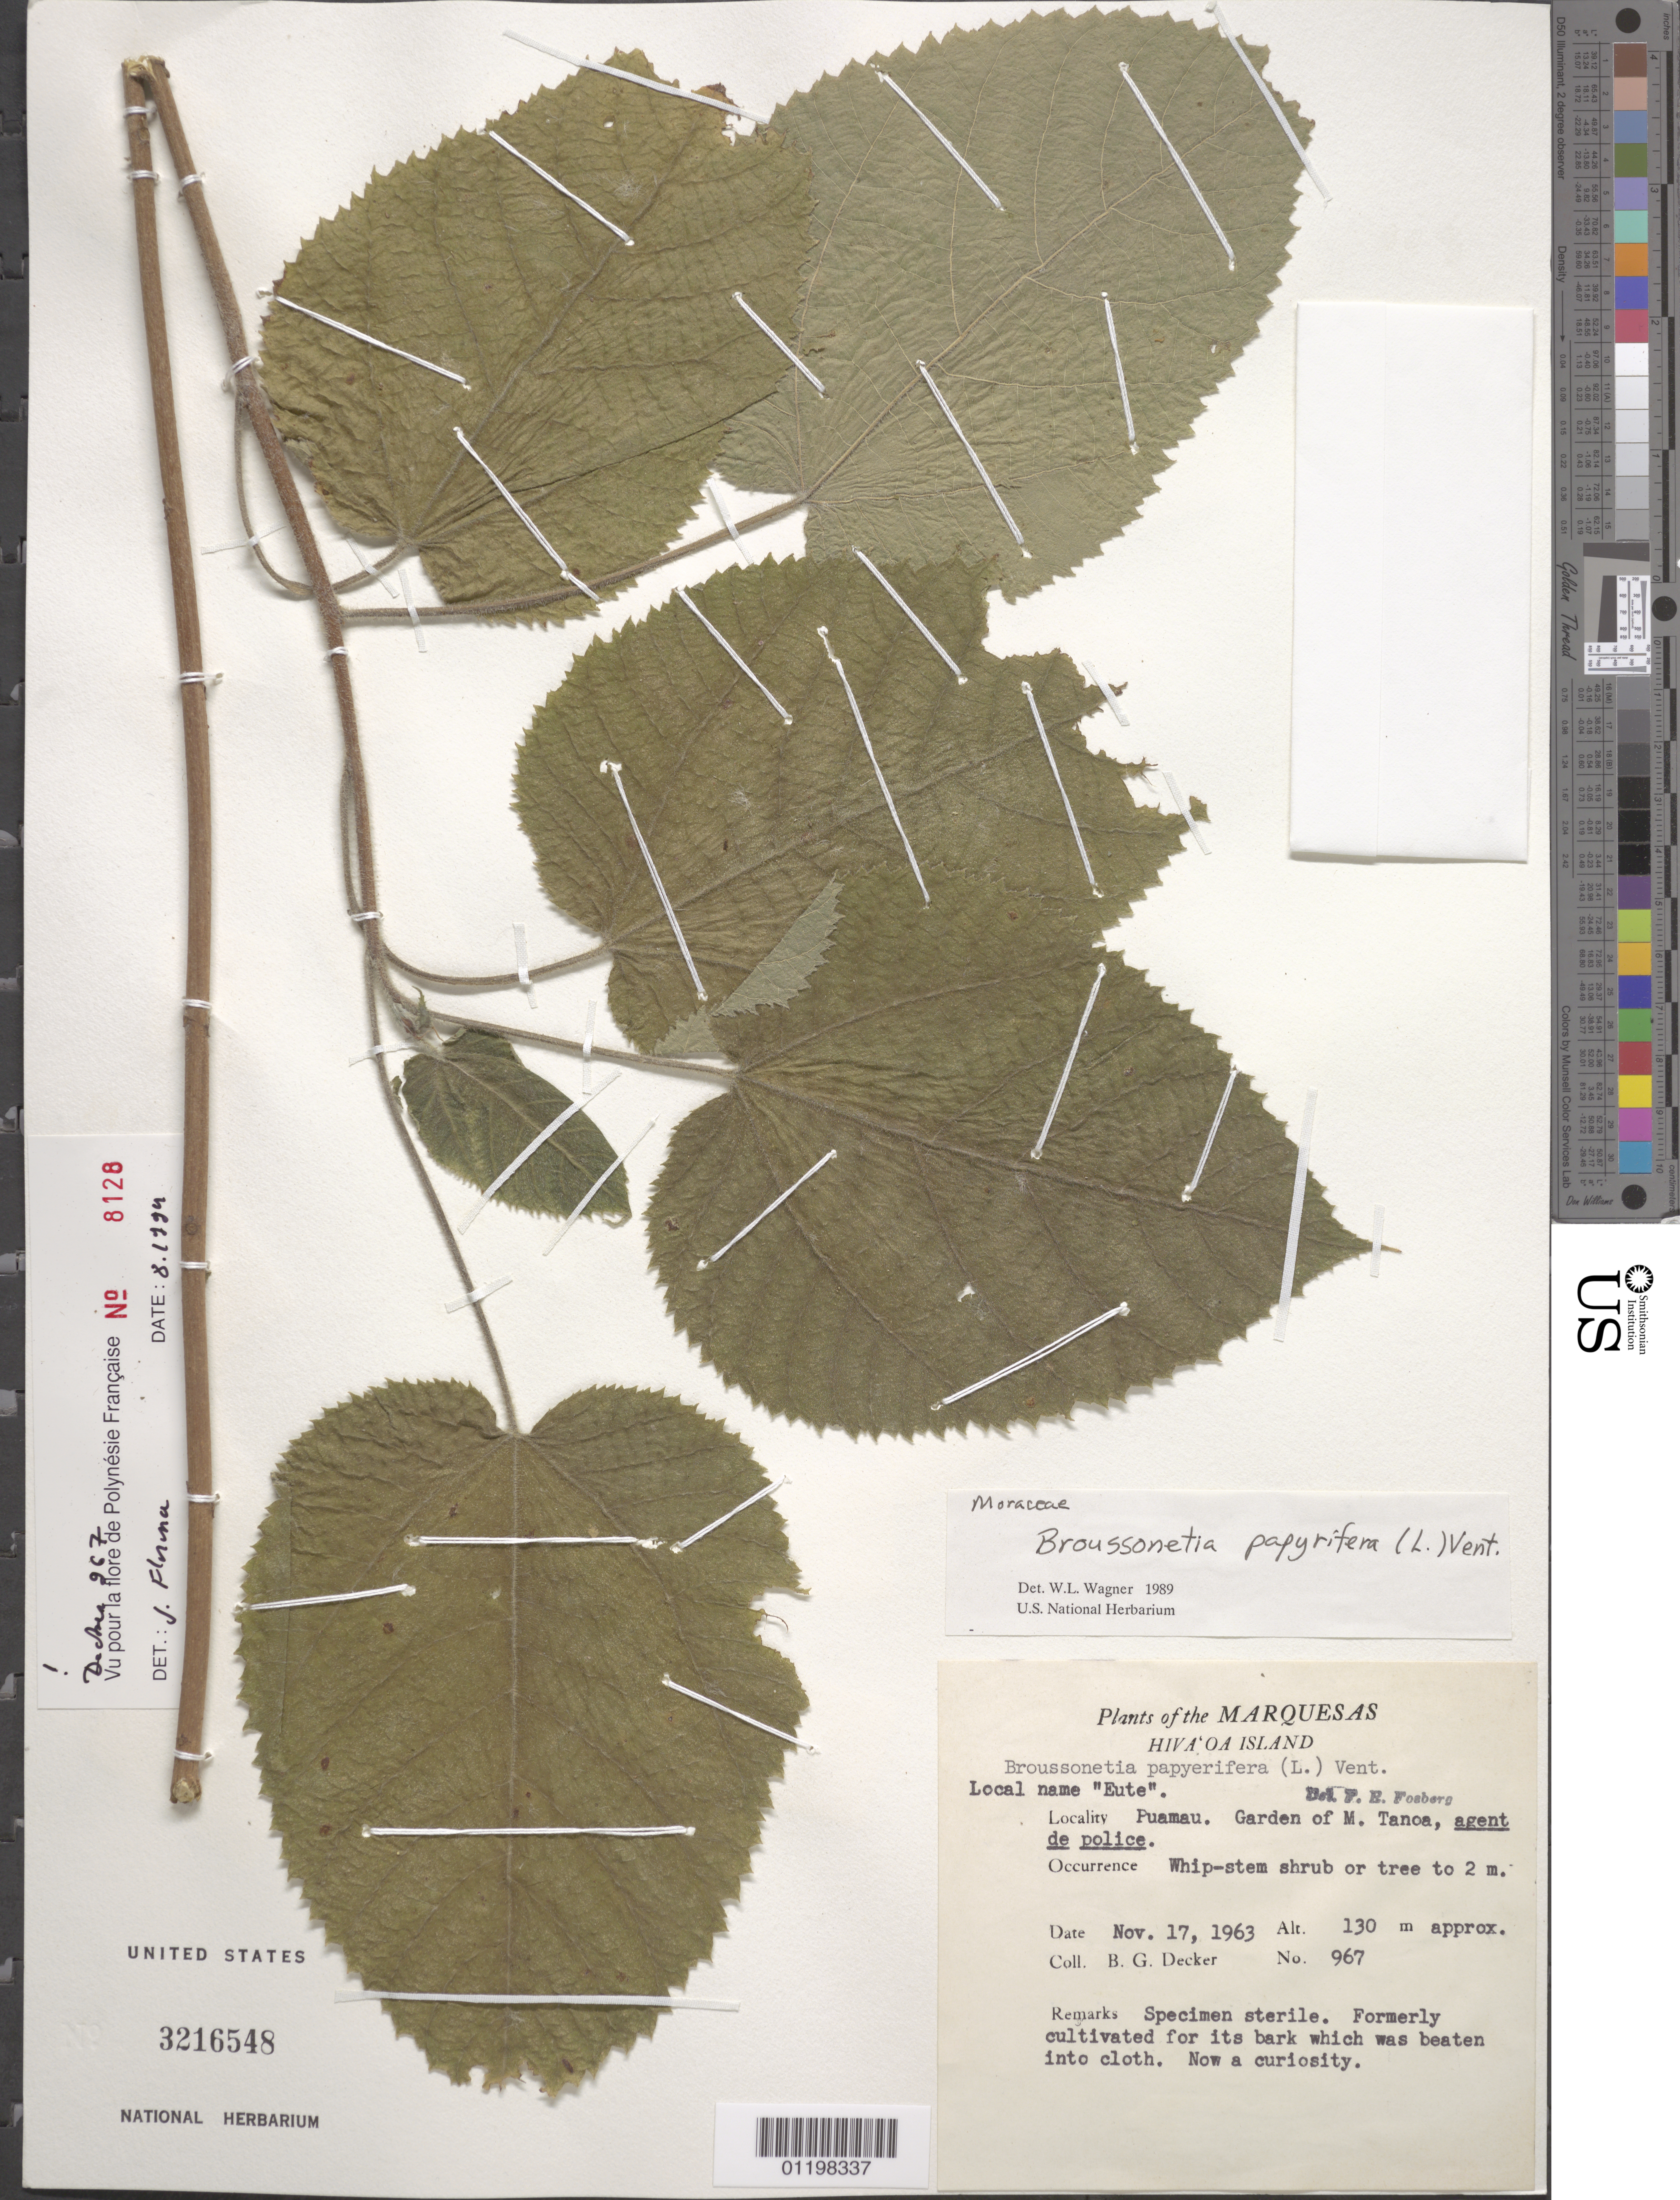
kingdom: Plantae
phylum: Tracheophyta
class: Magnoliopsida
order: Rosales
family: Moraceae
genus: Broussonetia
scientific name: Broussonetia papyrifera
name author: (L.) L'Hér. ex Vent.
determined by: Wagner, W. L., (BOT), Smithsonian Institution - National Museum of Natural History (UNITED STATES)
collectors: B. G. Decker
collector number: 967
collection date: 1963-11-17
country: French Polynesia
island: Hiva Oa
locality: Puamau, garden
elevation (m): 130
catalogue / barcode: US 3216548